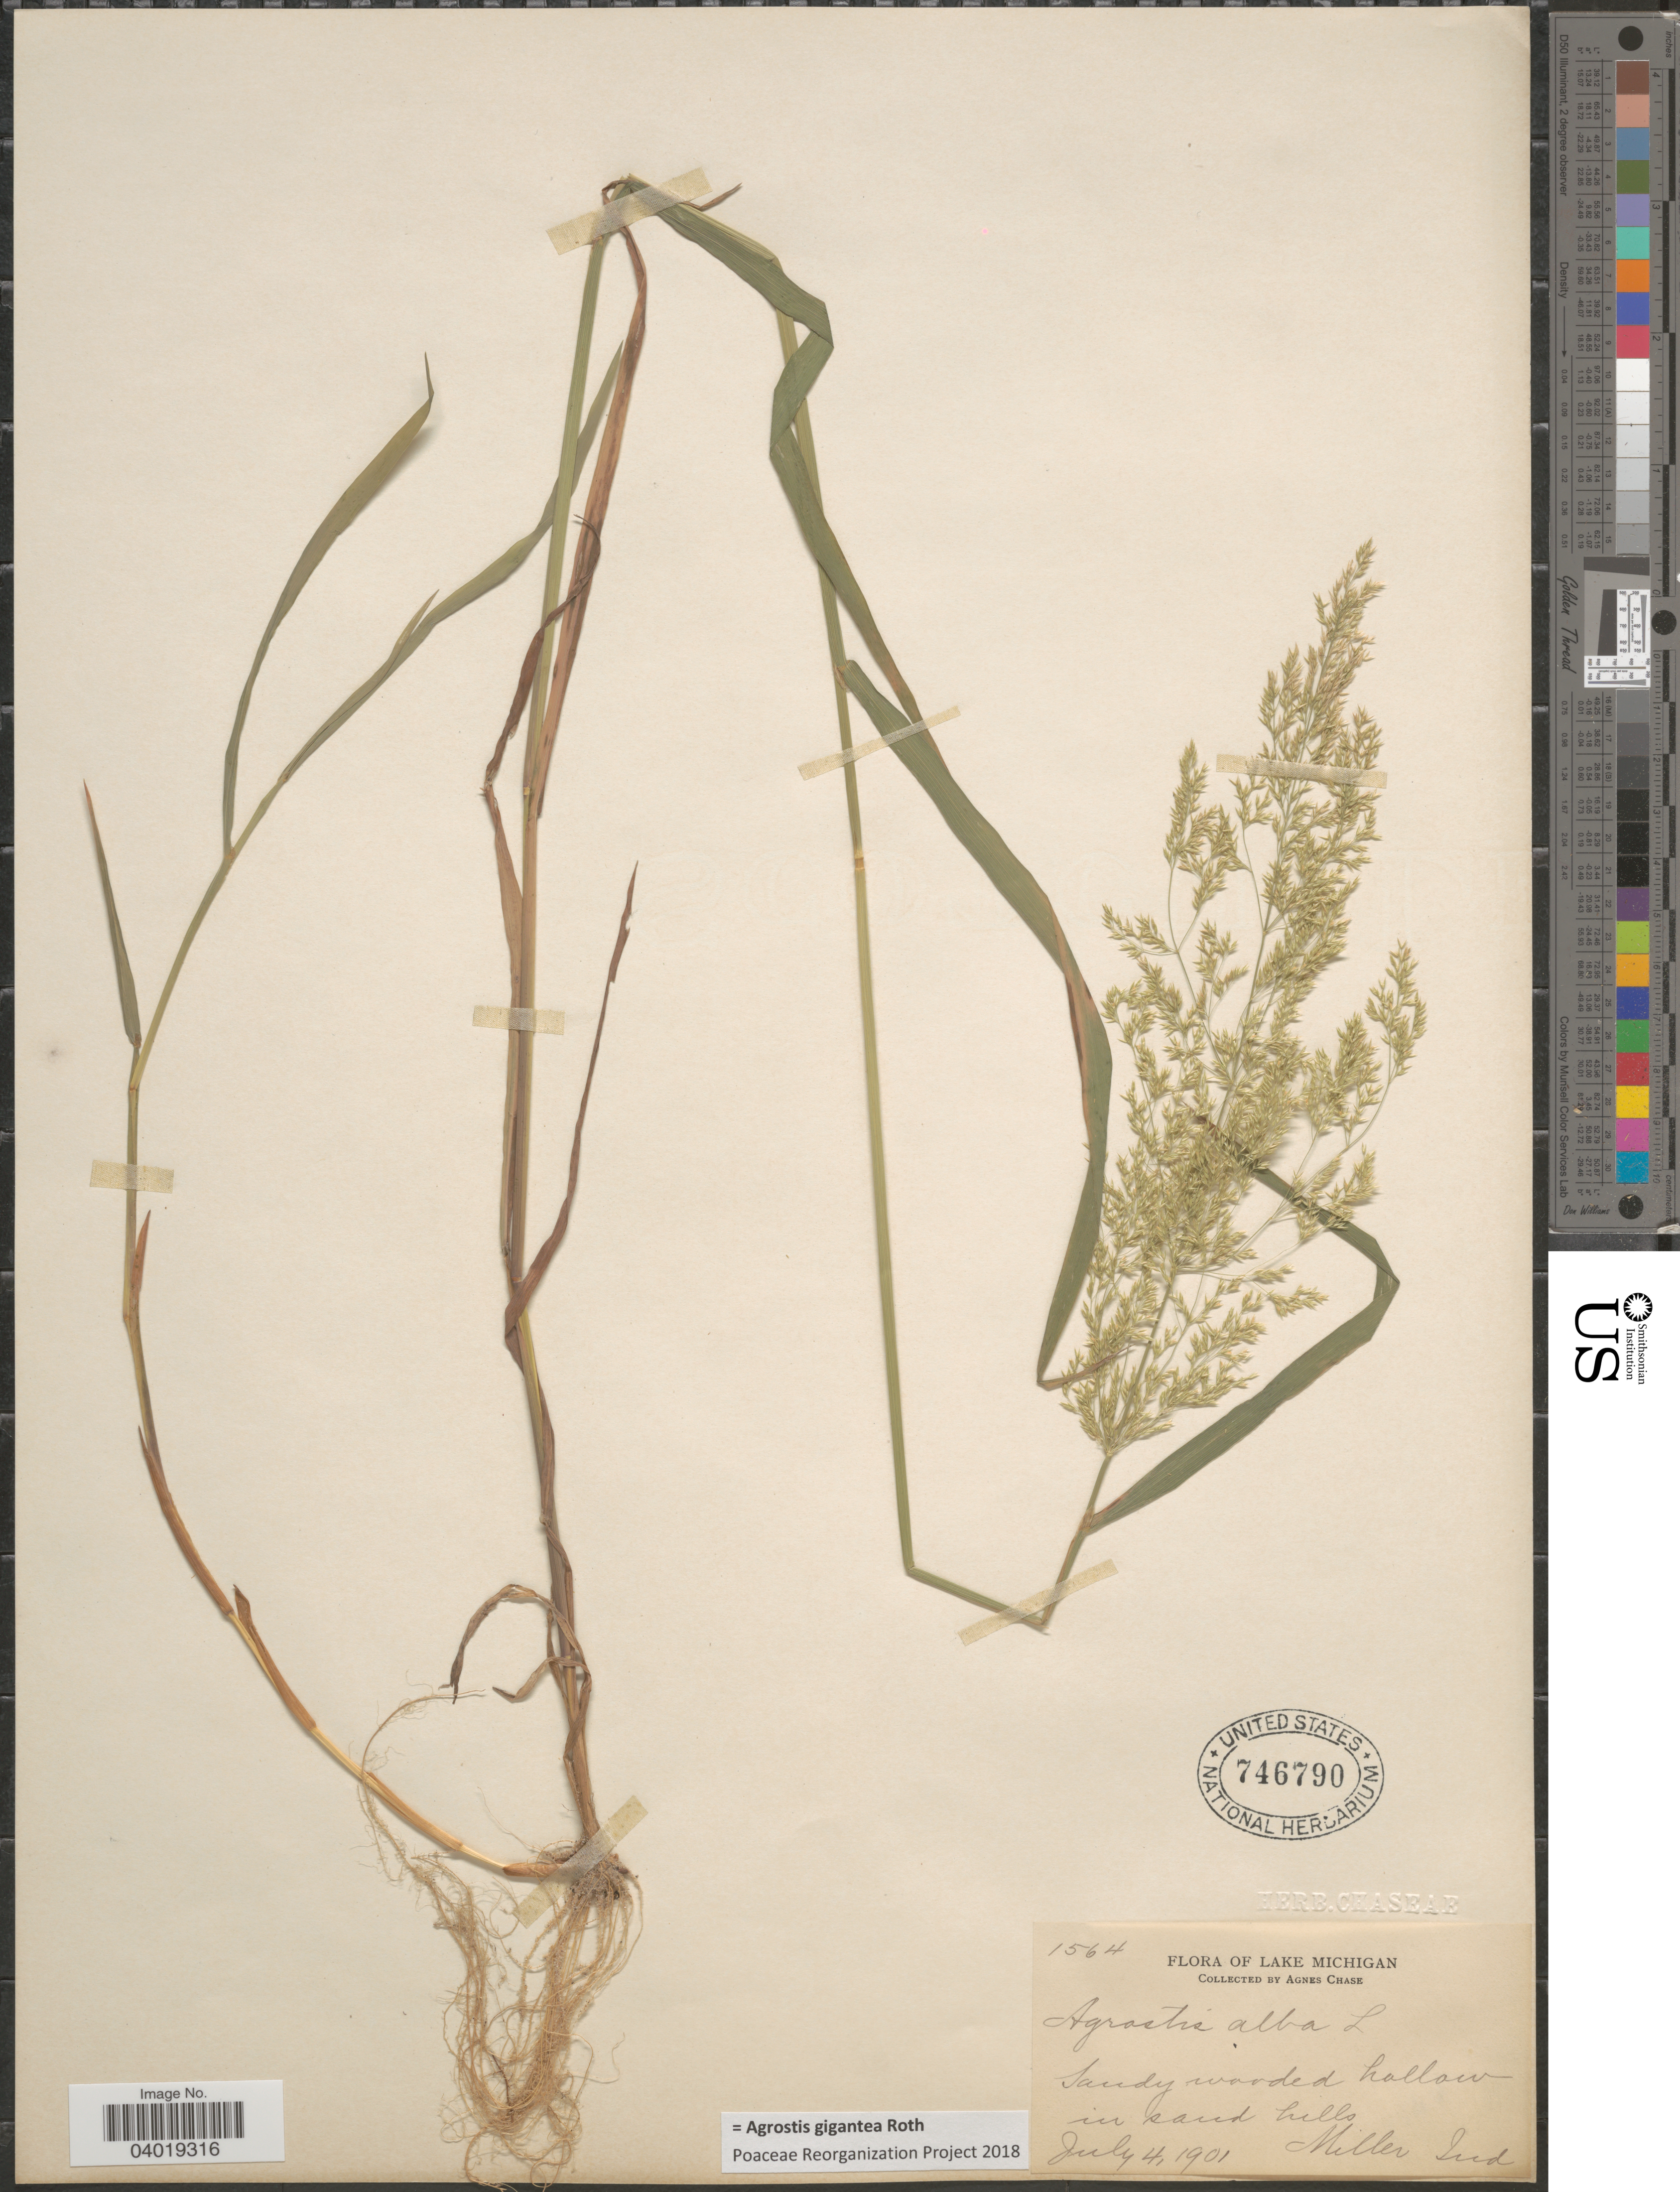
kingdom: Plantae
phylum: Tracheophyta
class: Liliopsida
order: Poales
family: Poaceae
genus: Agrostis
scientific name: Agrostis gigantea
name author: Roth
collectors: A. Chase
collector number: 1564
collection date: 1901-07-04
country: United States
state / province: Indiana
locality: Lake Michigan. Miller.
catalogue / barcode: US 746790